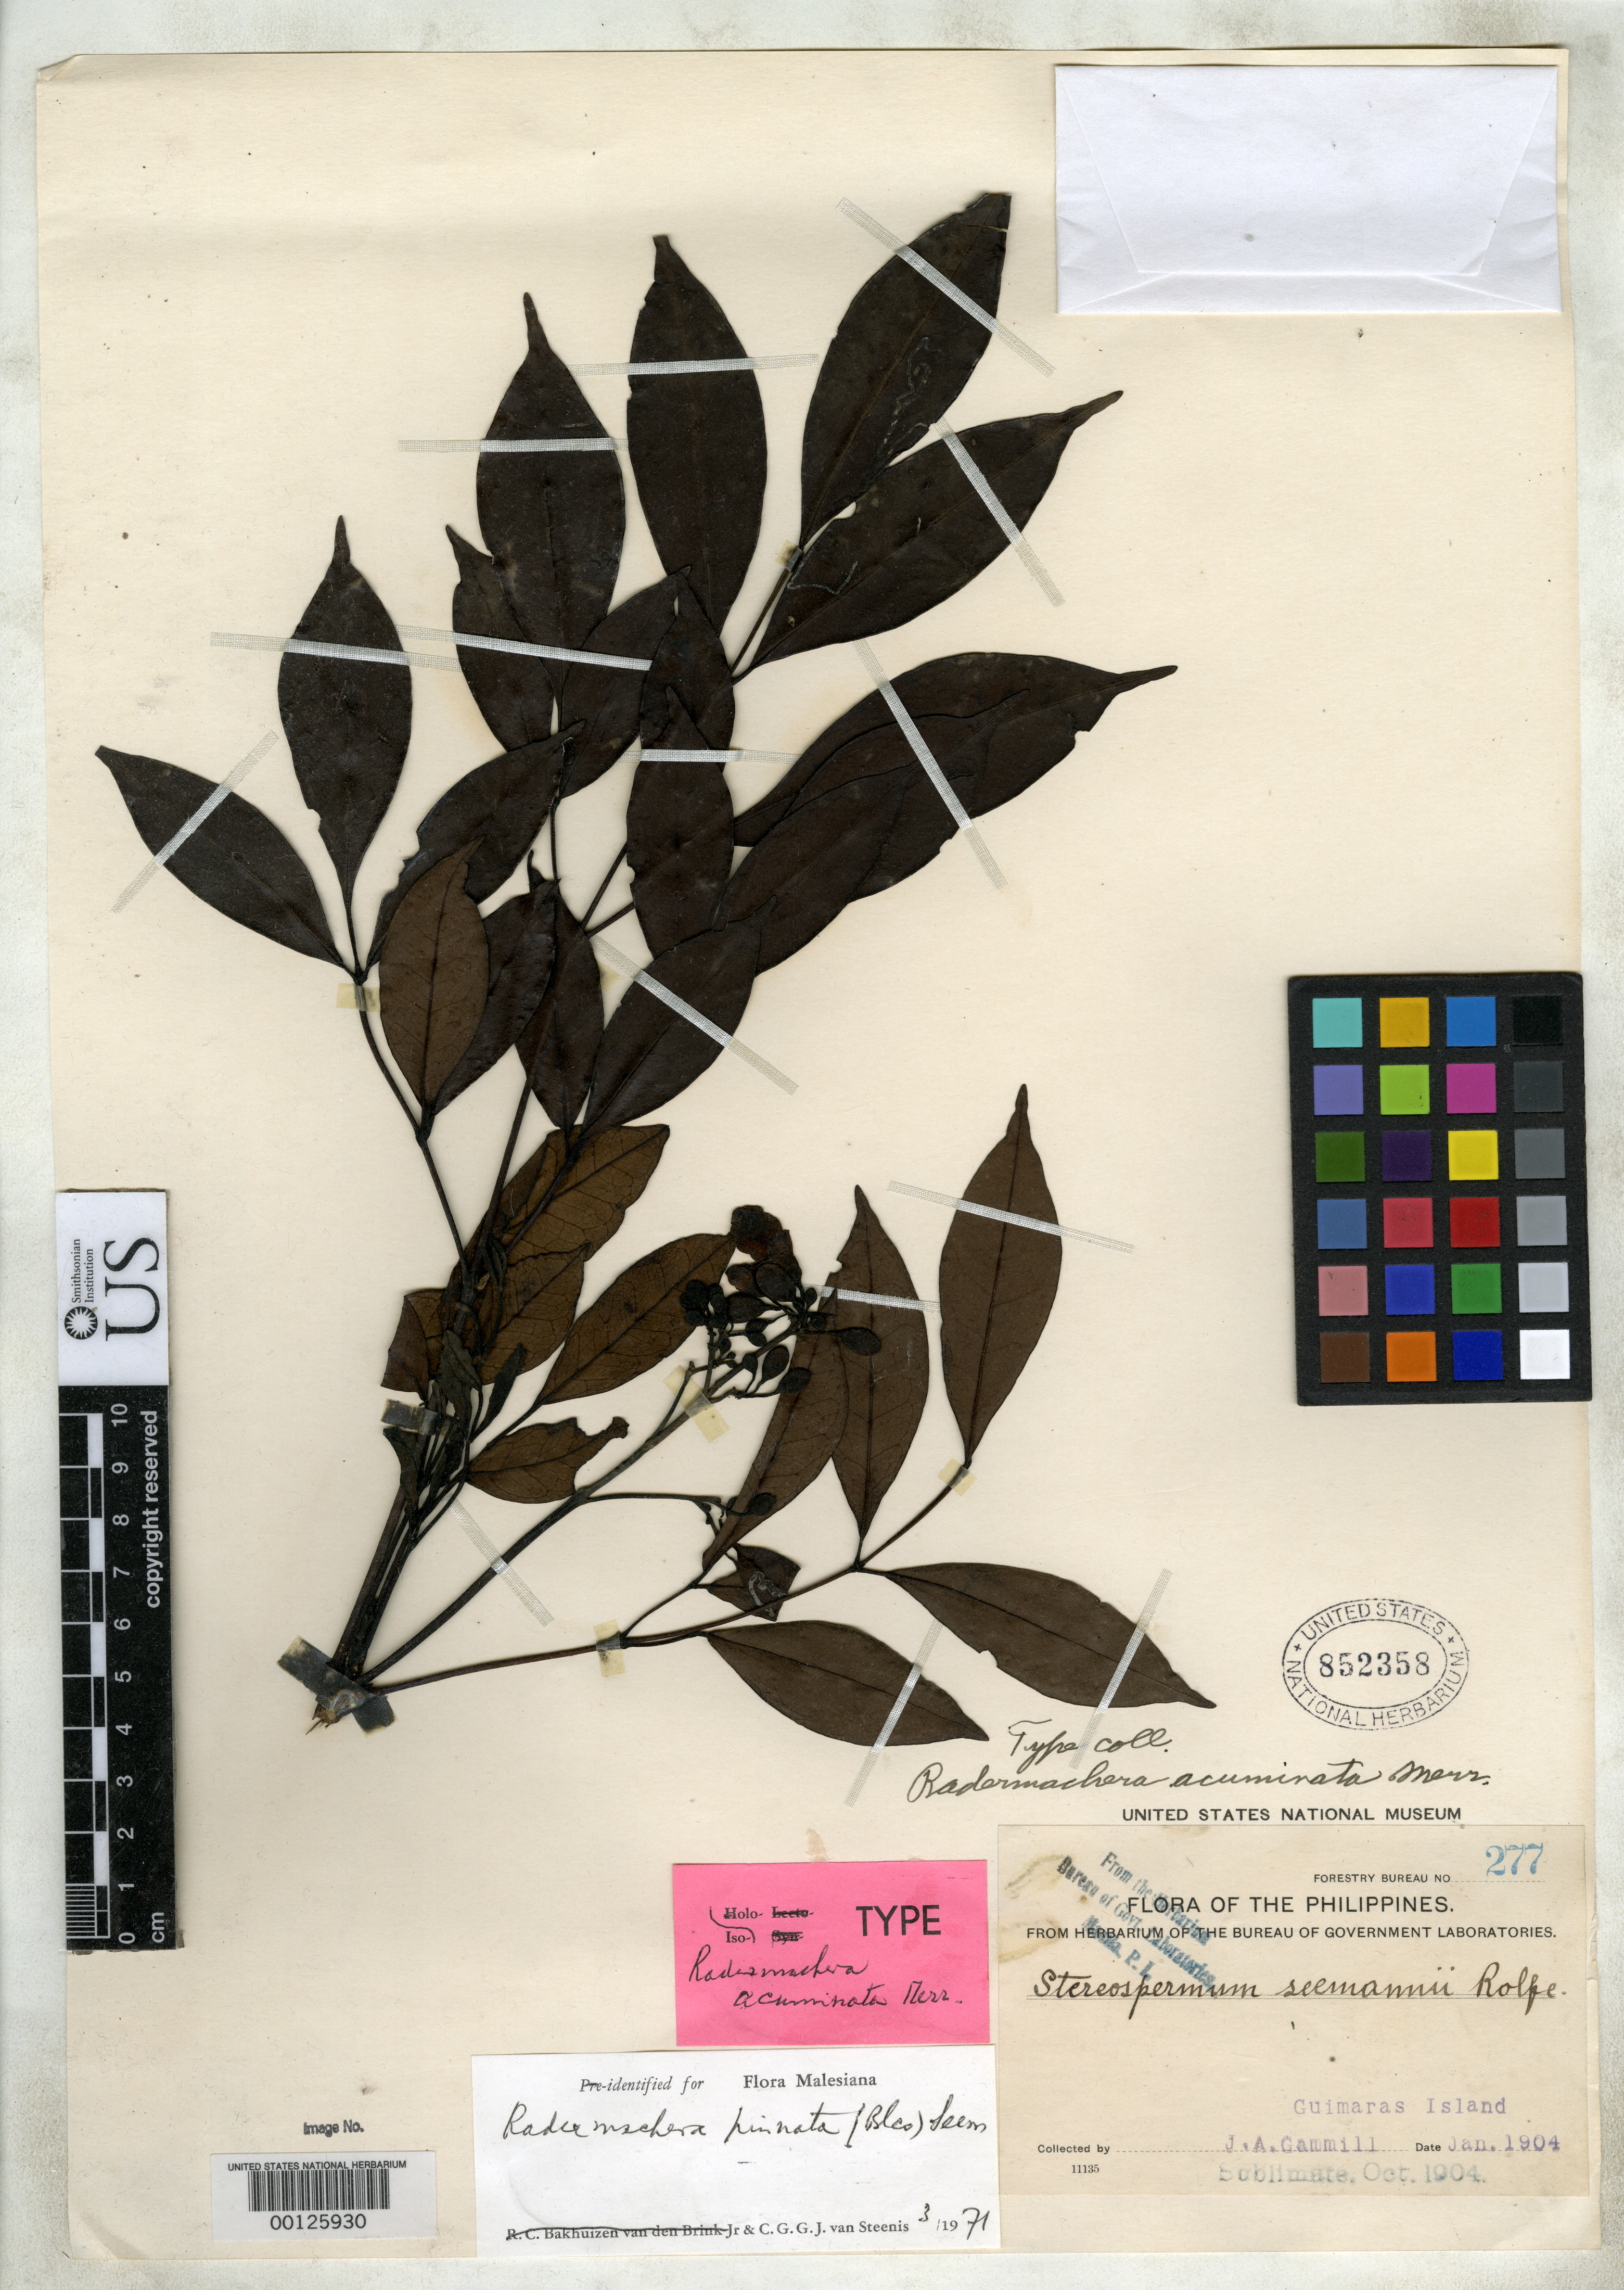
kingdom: Plantae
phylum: Tracheophyta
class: Magnoliopsida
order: Lamiales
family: Bignoniaceae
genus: Radermachera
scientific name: Radermachera acuminata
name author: Merr.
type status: Isotype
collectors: J. Gammill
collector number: For. Bur. 277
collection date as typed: Jan 1904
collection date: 1904-01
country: Philippines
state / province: Western Visayas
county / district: Iloilo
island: Guimaras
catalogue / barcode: US 852358